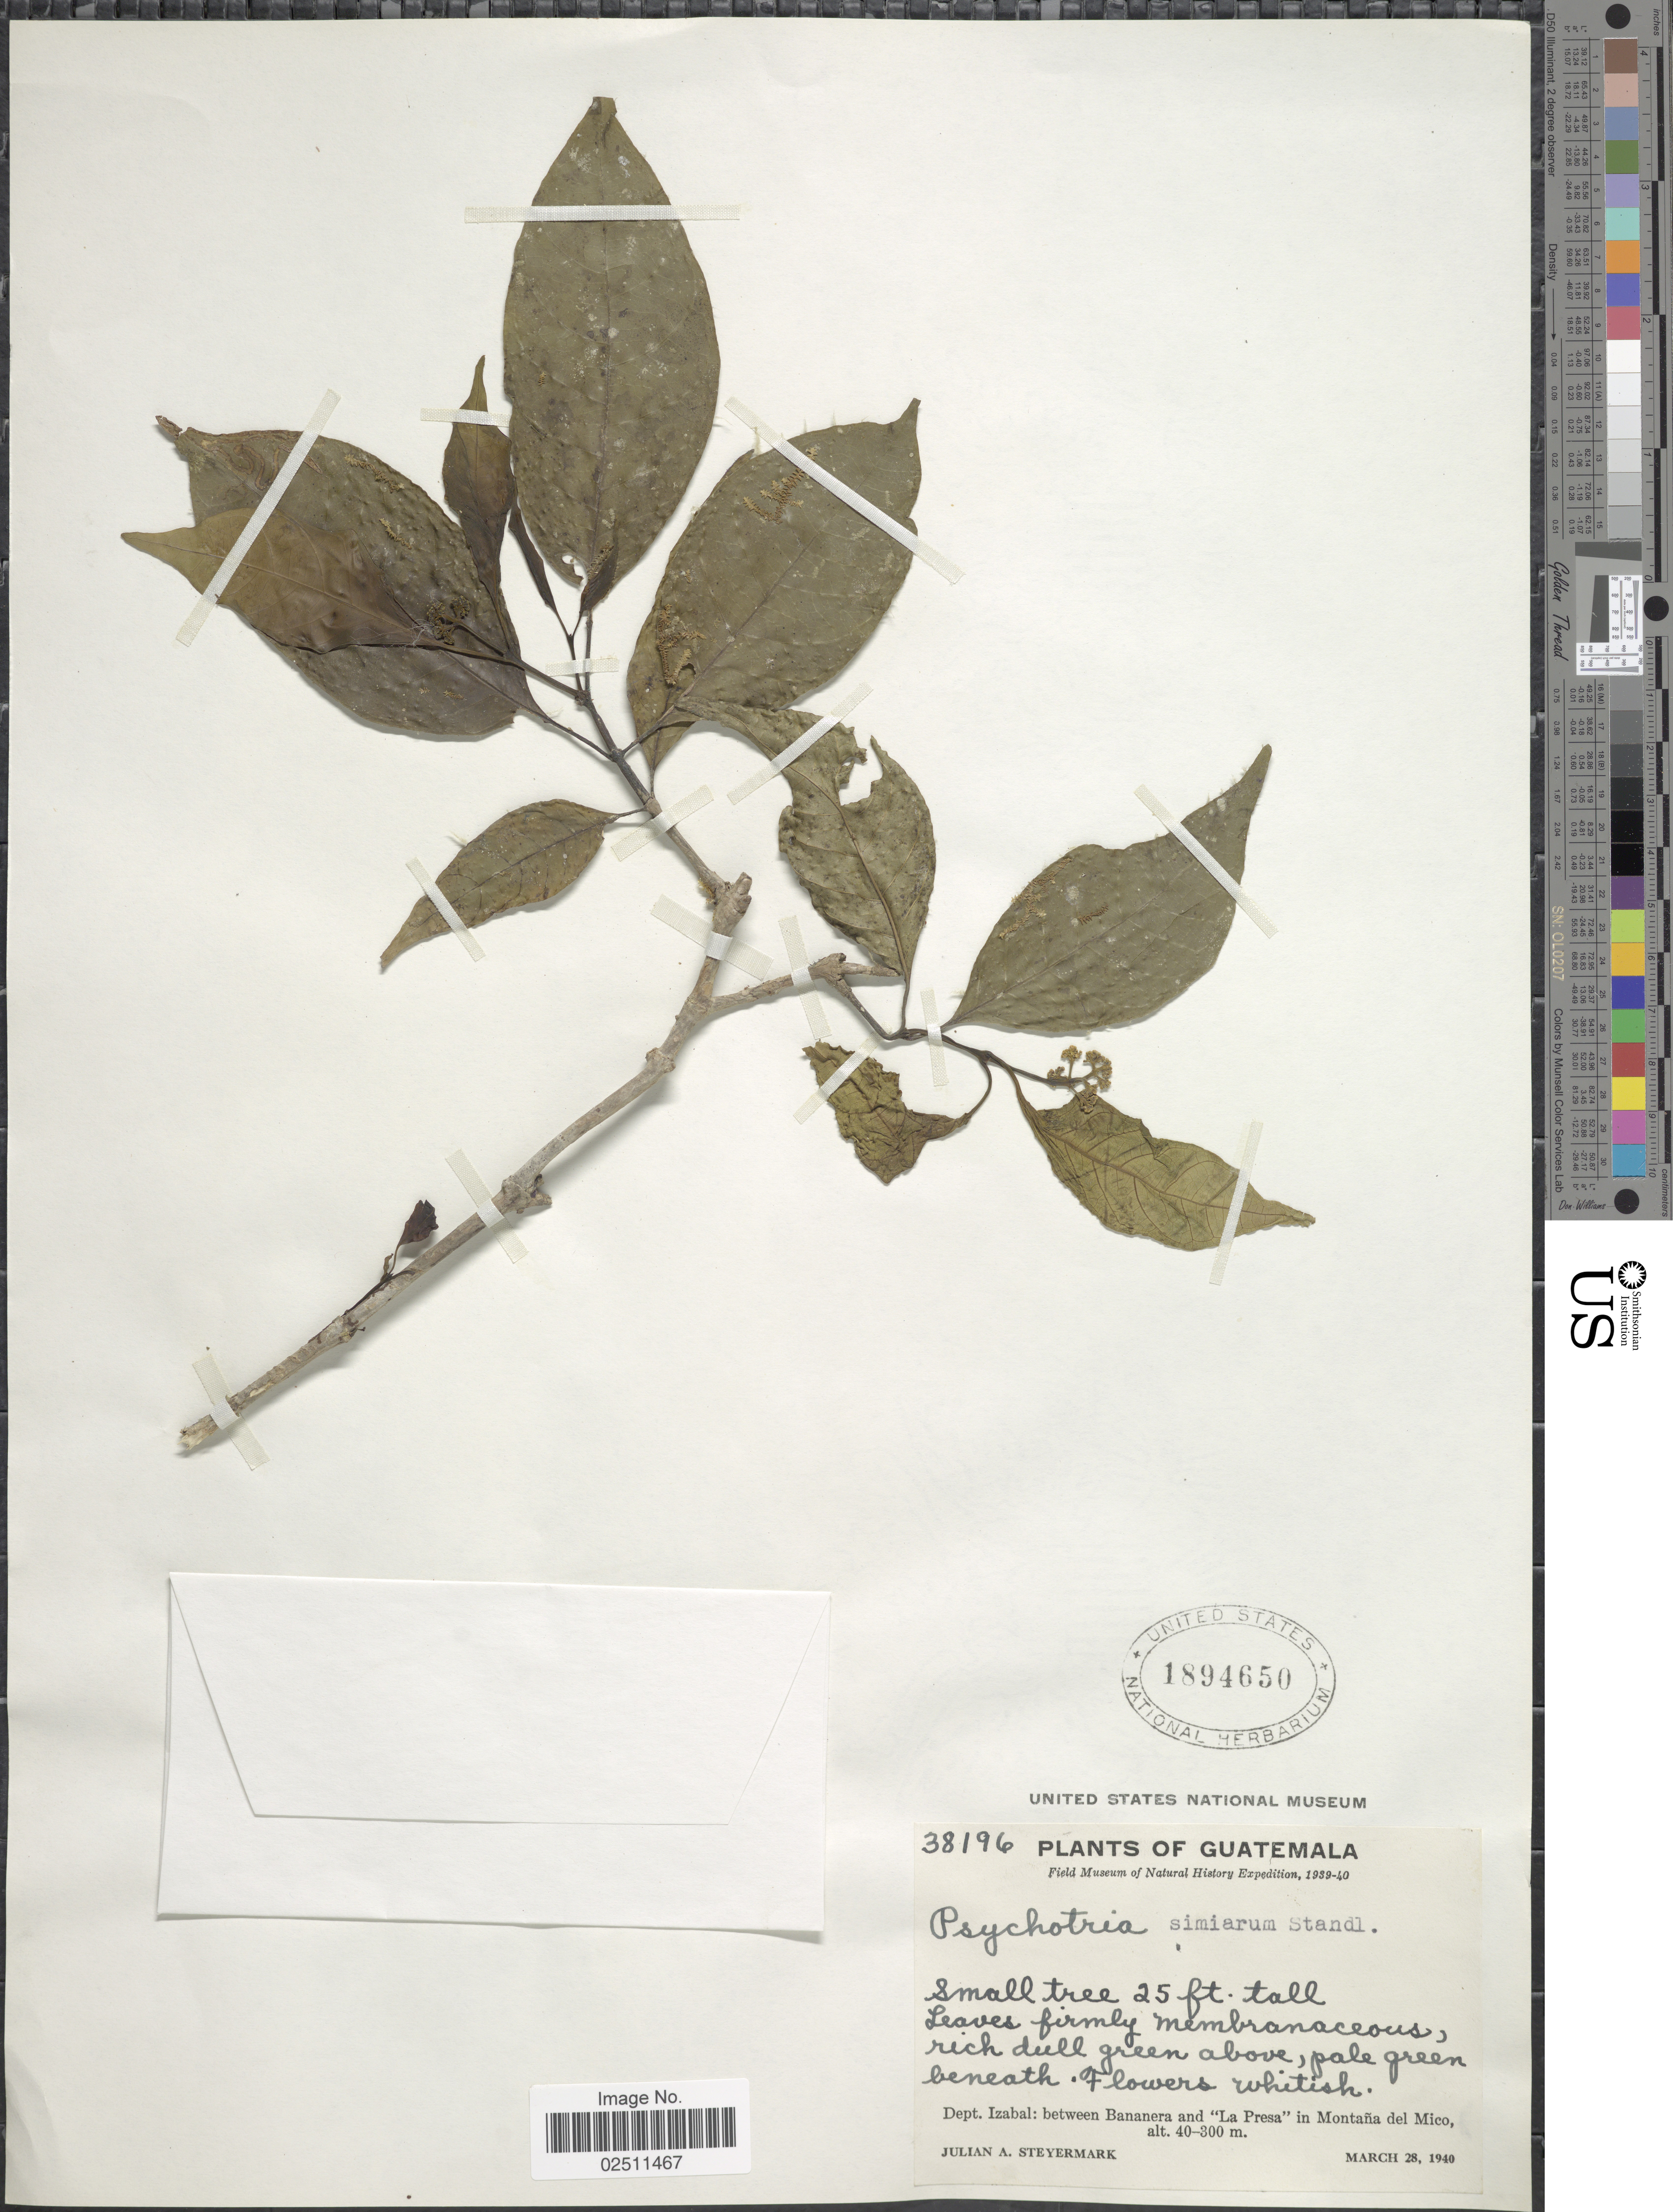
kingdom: Plantae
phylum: Tracheophyta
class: Magnoliopsida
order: Gentianales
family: Rubiaceae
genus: Psychotria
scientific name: Psychotria simiarum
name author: Standl.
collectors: J. Steyermark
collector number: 38196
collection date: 1940-03-28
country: Guatemala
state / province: Izabal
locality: Dept. Izabal: between Bananera and "La Presa"in Montana del Mico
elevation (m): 40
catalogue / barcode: US 1894650